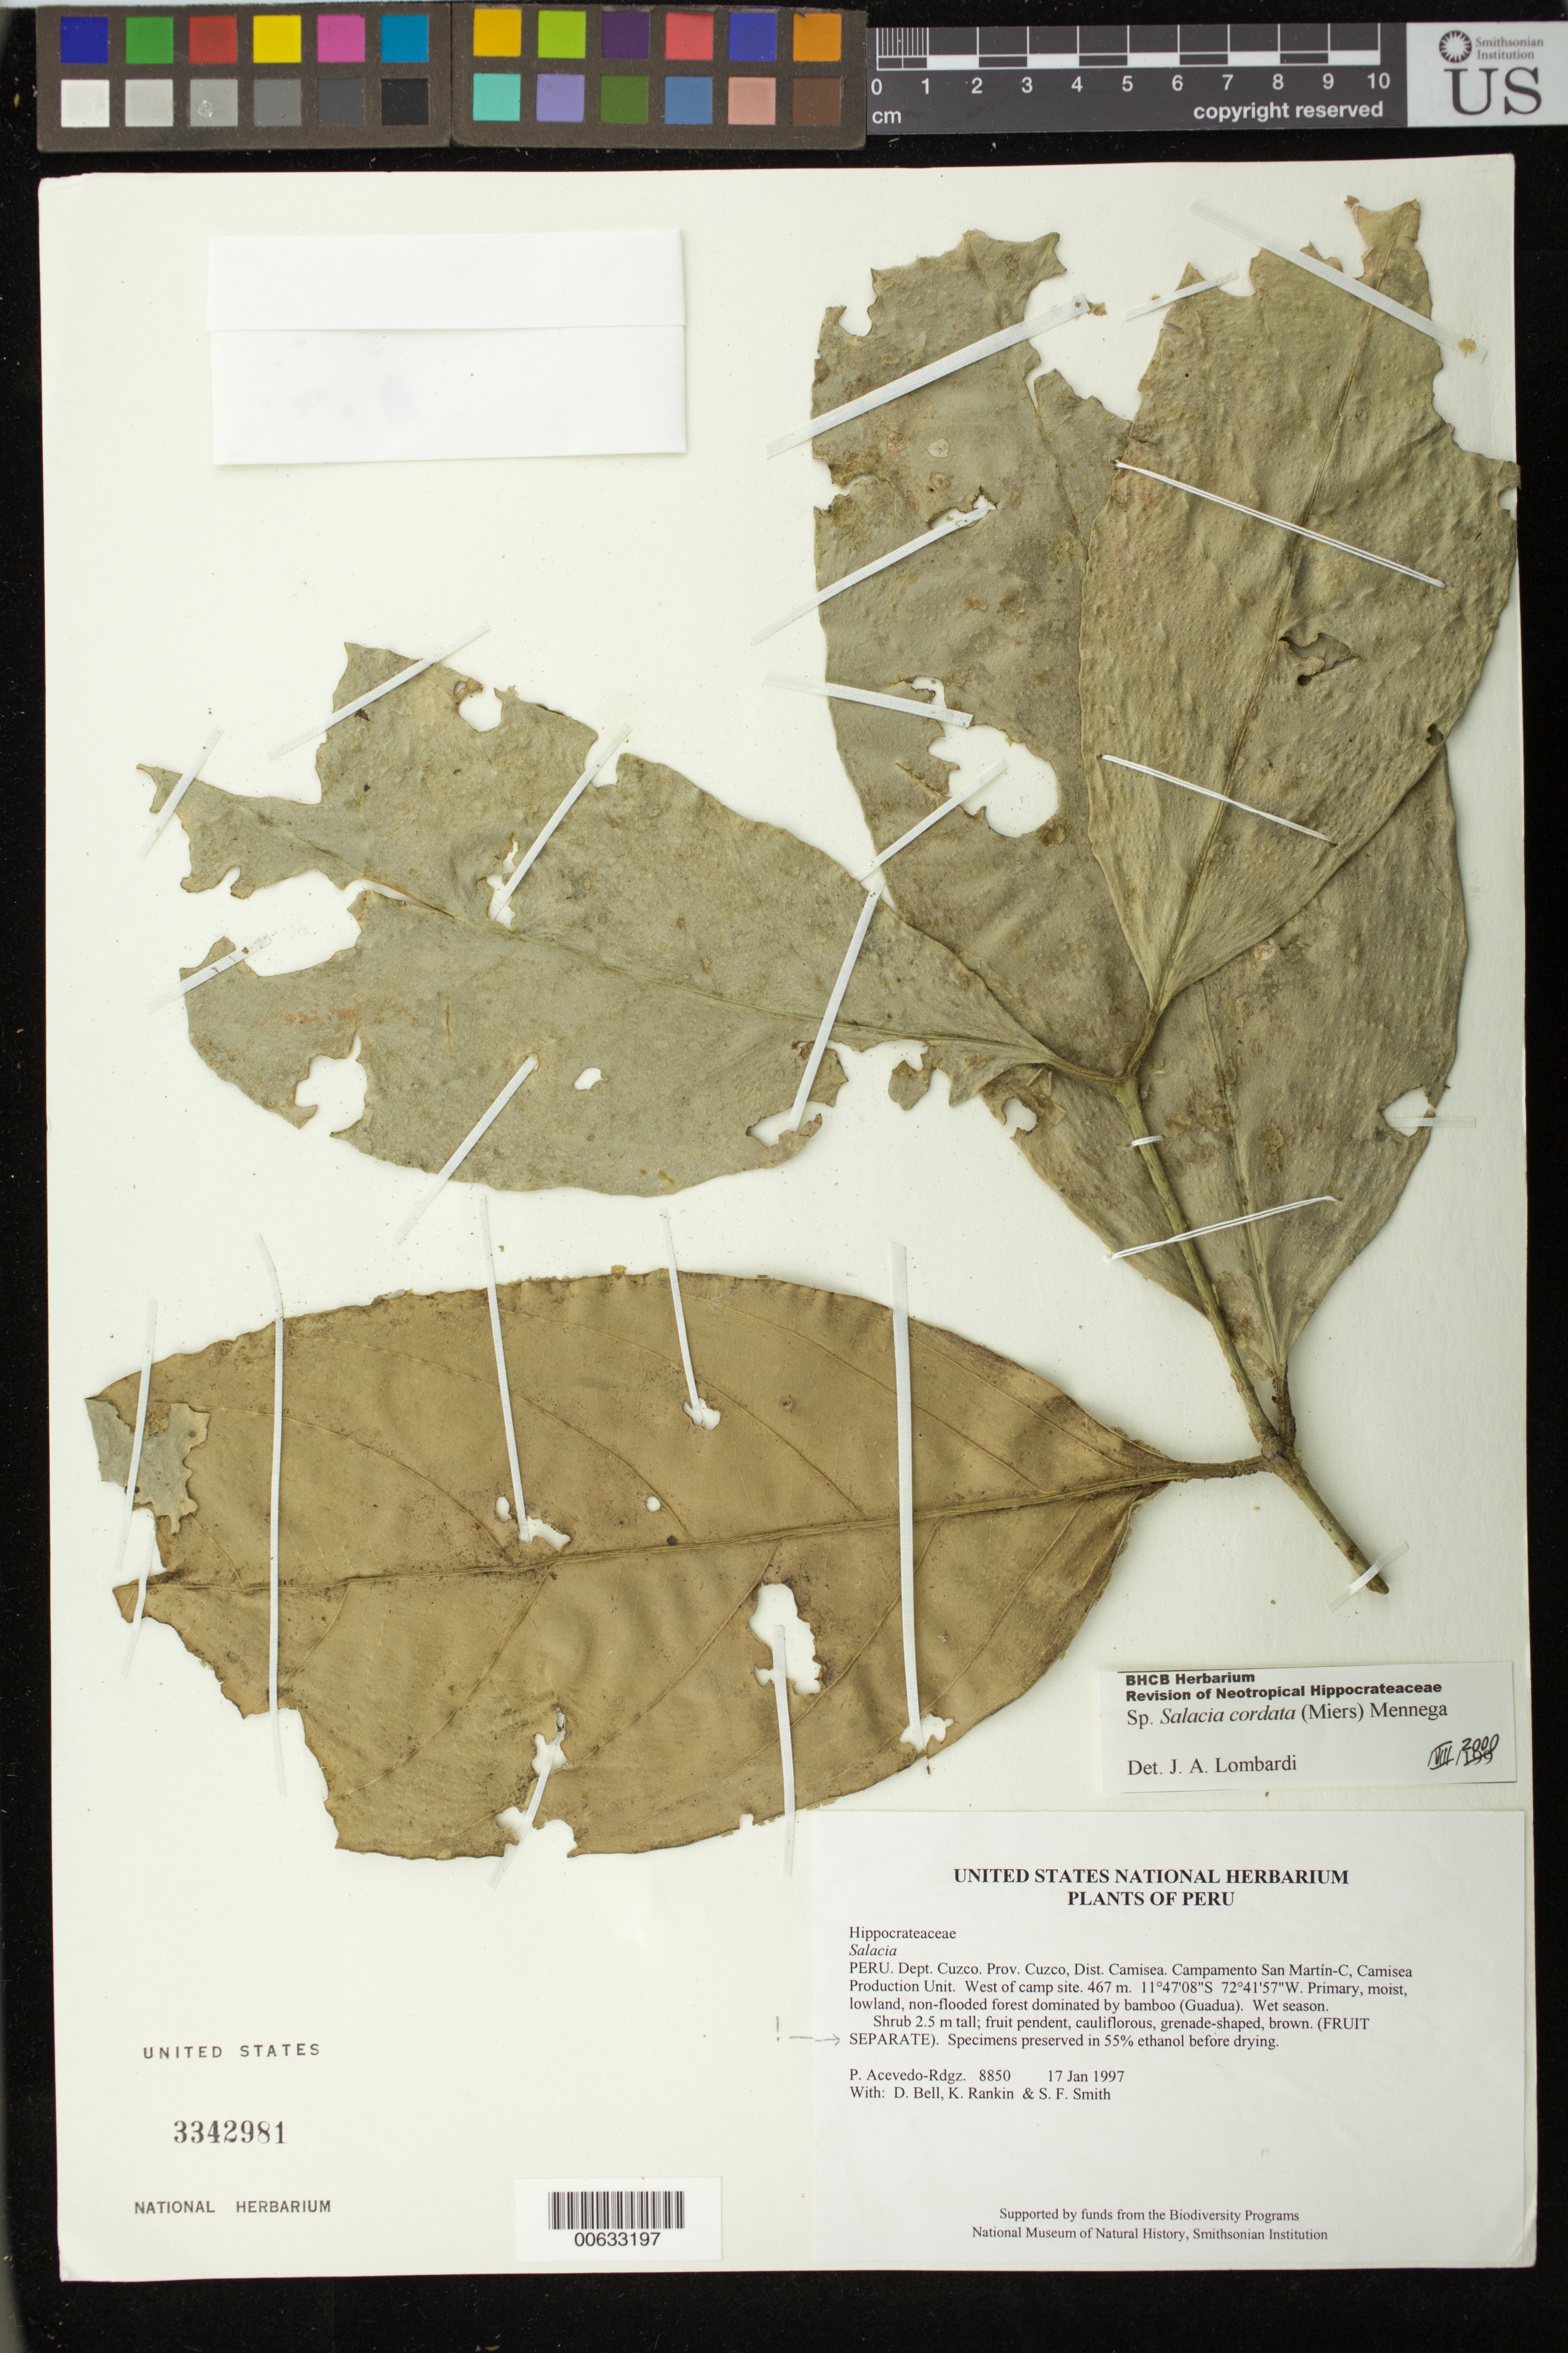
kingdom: Plantae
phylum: Tracheophyta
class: Magnoliopsida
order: Celastrales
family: Celastraceae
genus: Salacia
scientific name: Salacia cordata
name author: (Miers) Mennega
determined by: Lombardi, Julio A.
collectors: P. Acevedo-Rodr., D. A. Bell, K. B. Rankin & S.F. Smith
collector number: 8850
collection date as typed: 17 Jan 1997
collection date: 1997-01-17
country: Peru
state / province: Cusco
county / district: Cusco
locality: Districto Camisea, Campamento San Martín-C, Camisea Production Unit. West of camp site.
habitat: Primary, moist, lowland, non-flooded forest dominated by bamboo (Guadua). Wet season.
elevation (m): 467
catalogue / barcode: US 3342981